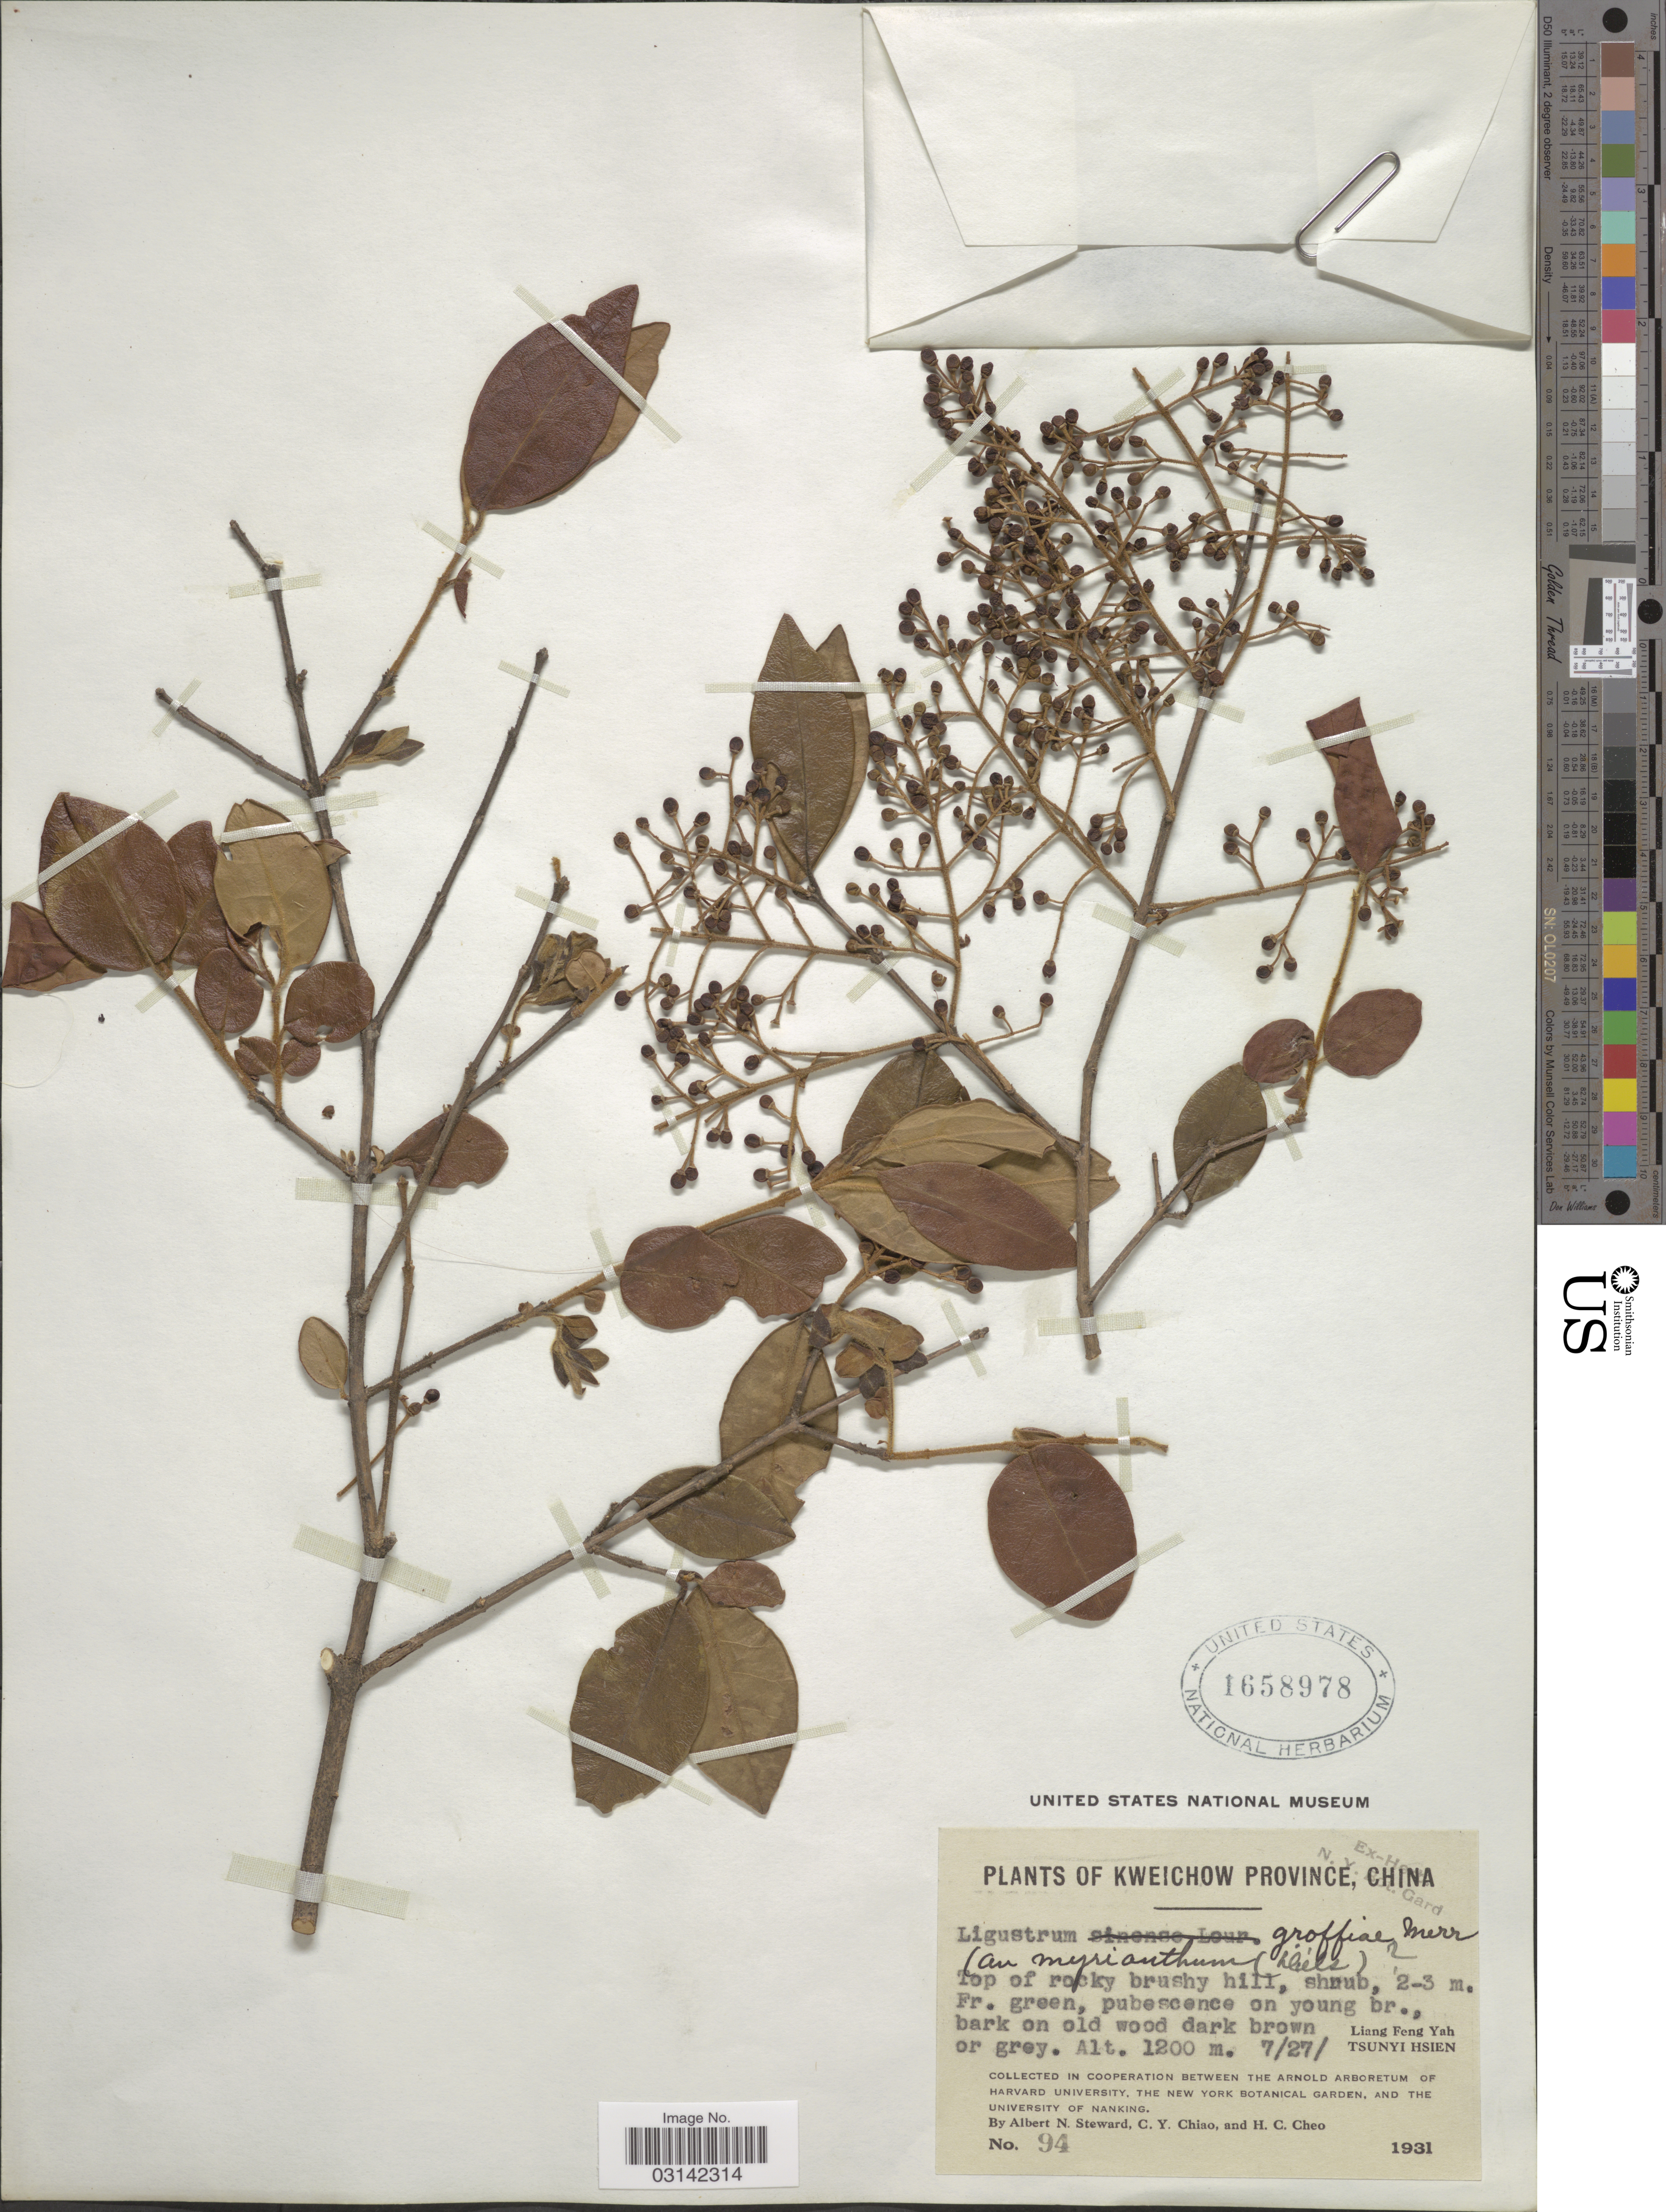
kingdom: Plantae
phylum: Tracheophyta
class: Magnoliopsida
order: Lamiales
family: Oleaceae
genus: Ligustrum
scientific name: Ligustrum groffiae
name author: Merr.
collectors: A. N. Steward, C. Y. Chiao & H. Cheo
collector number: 94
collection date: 1931-07-27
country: China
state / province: Guizhou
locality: Kweichow Province. Liang Feng Yah. Tsunyi Hsien.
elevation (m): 1200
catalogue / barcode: US 1658978